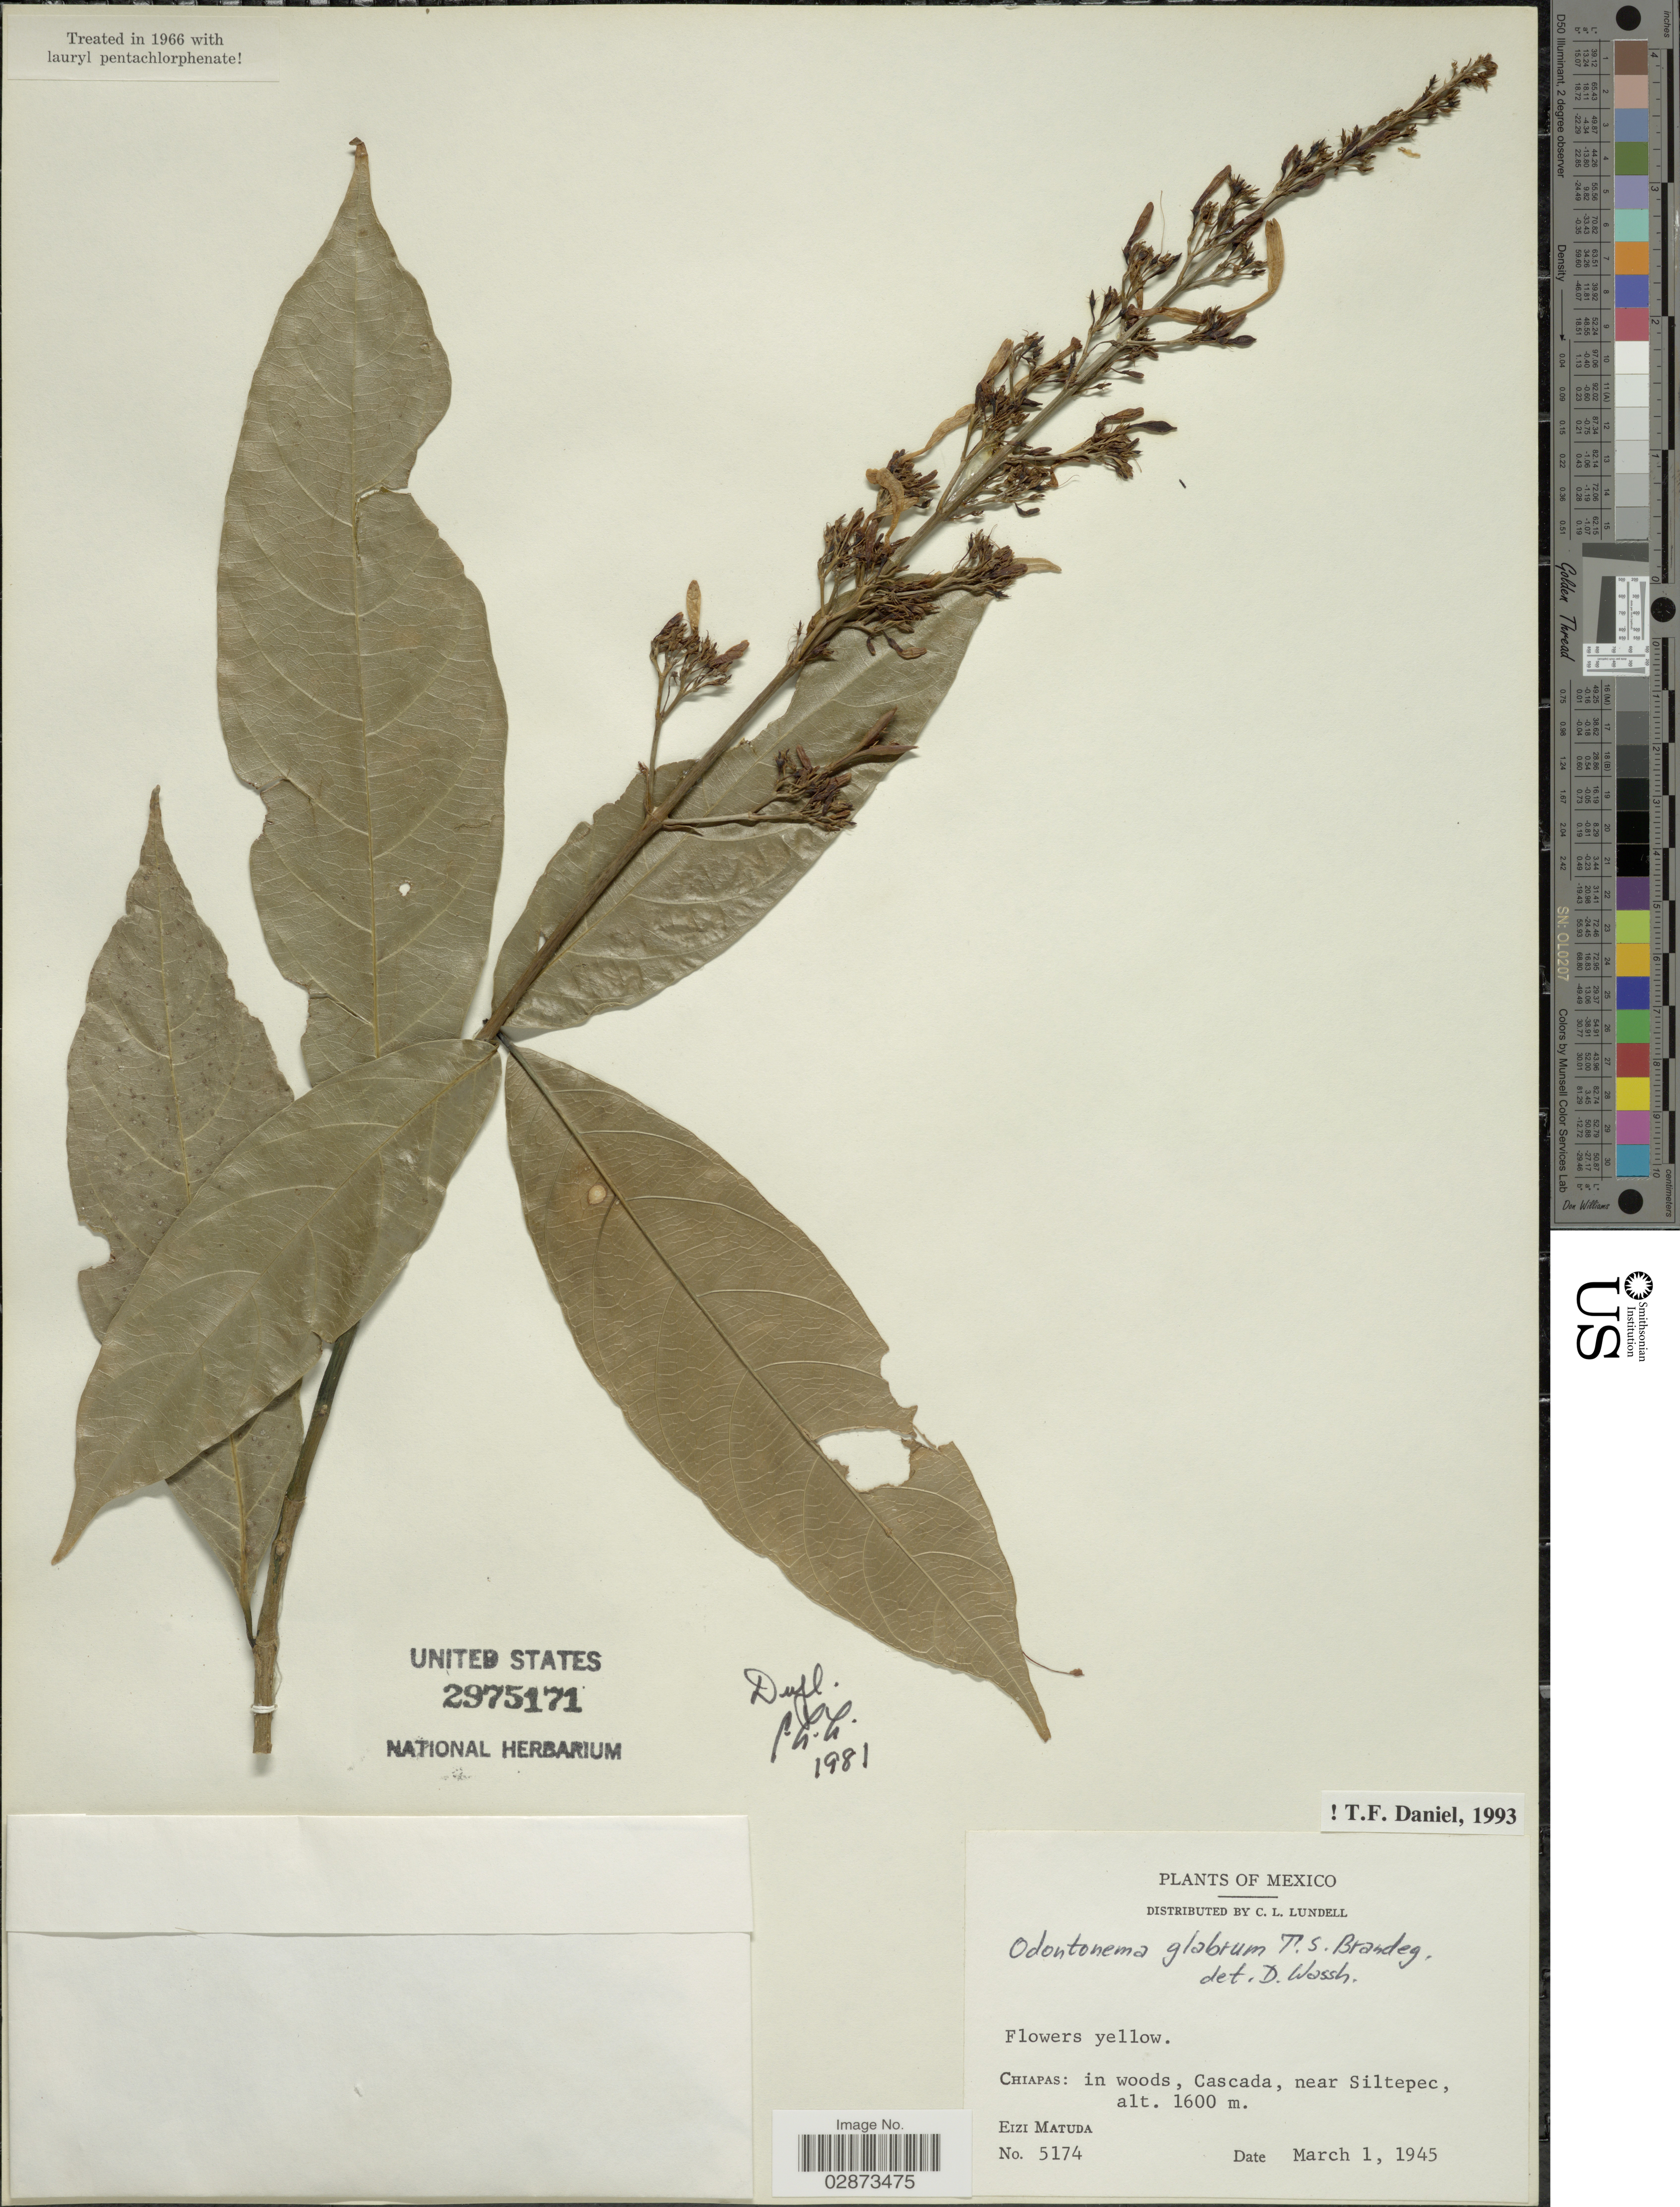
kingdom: Plantae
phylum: Tracheophyta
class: Magnoliopsida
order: Lamiales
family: Acanthaceae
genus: Odontonema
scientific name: Odontonema glabrum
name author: Brandegee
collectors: E. Matuda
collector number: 5174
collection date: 1945-03-01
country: Mexico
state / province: Chiapas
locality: In woods, Cascada, near Siltepec.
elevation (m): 1600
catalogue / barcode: US 2975171